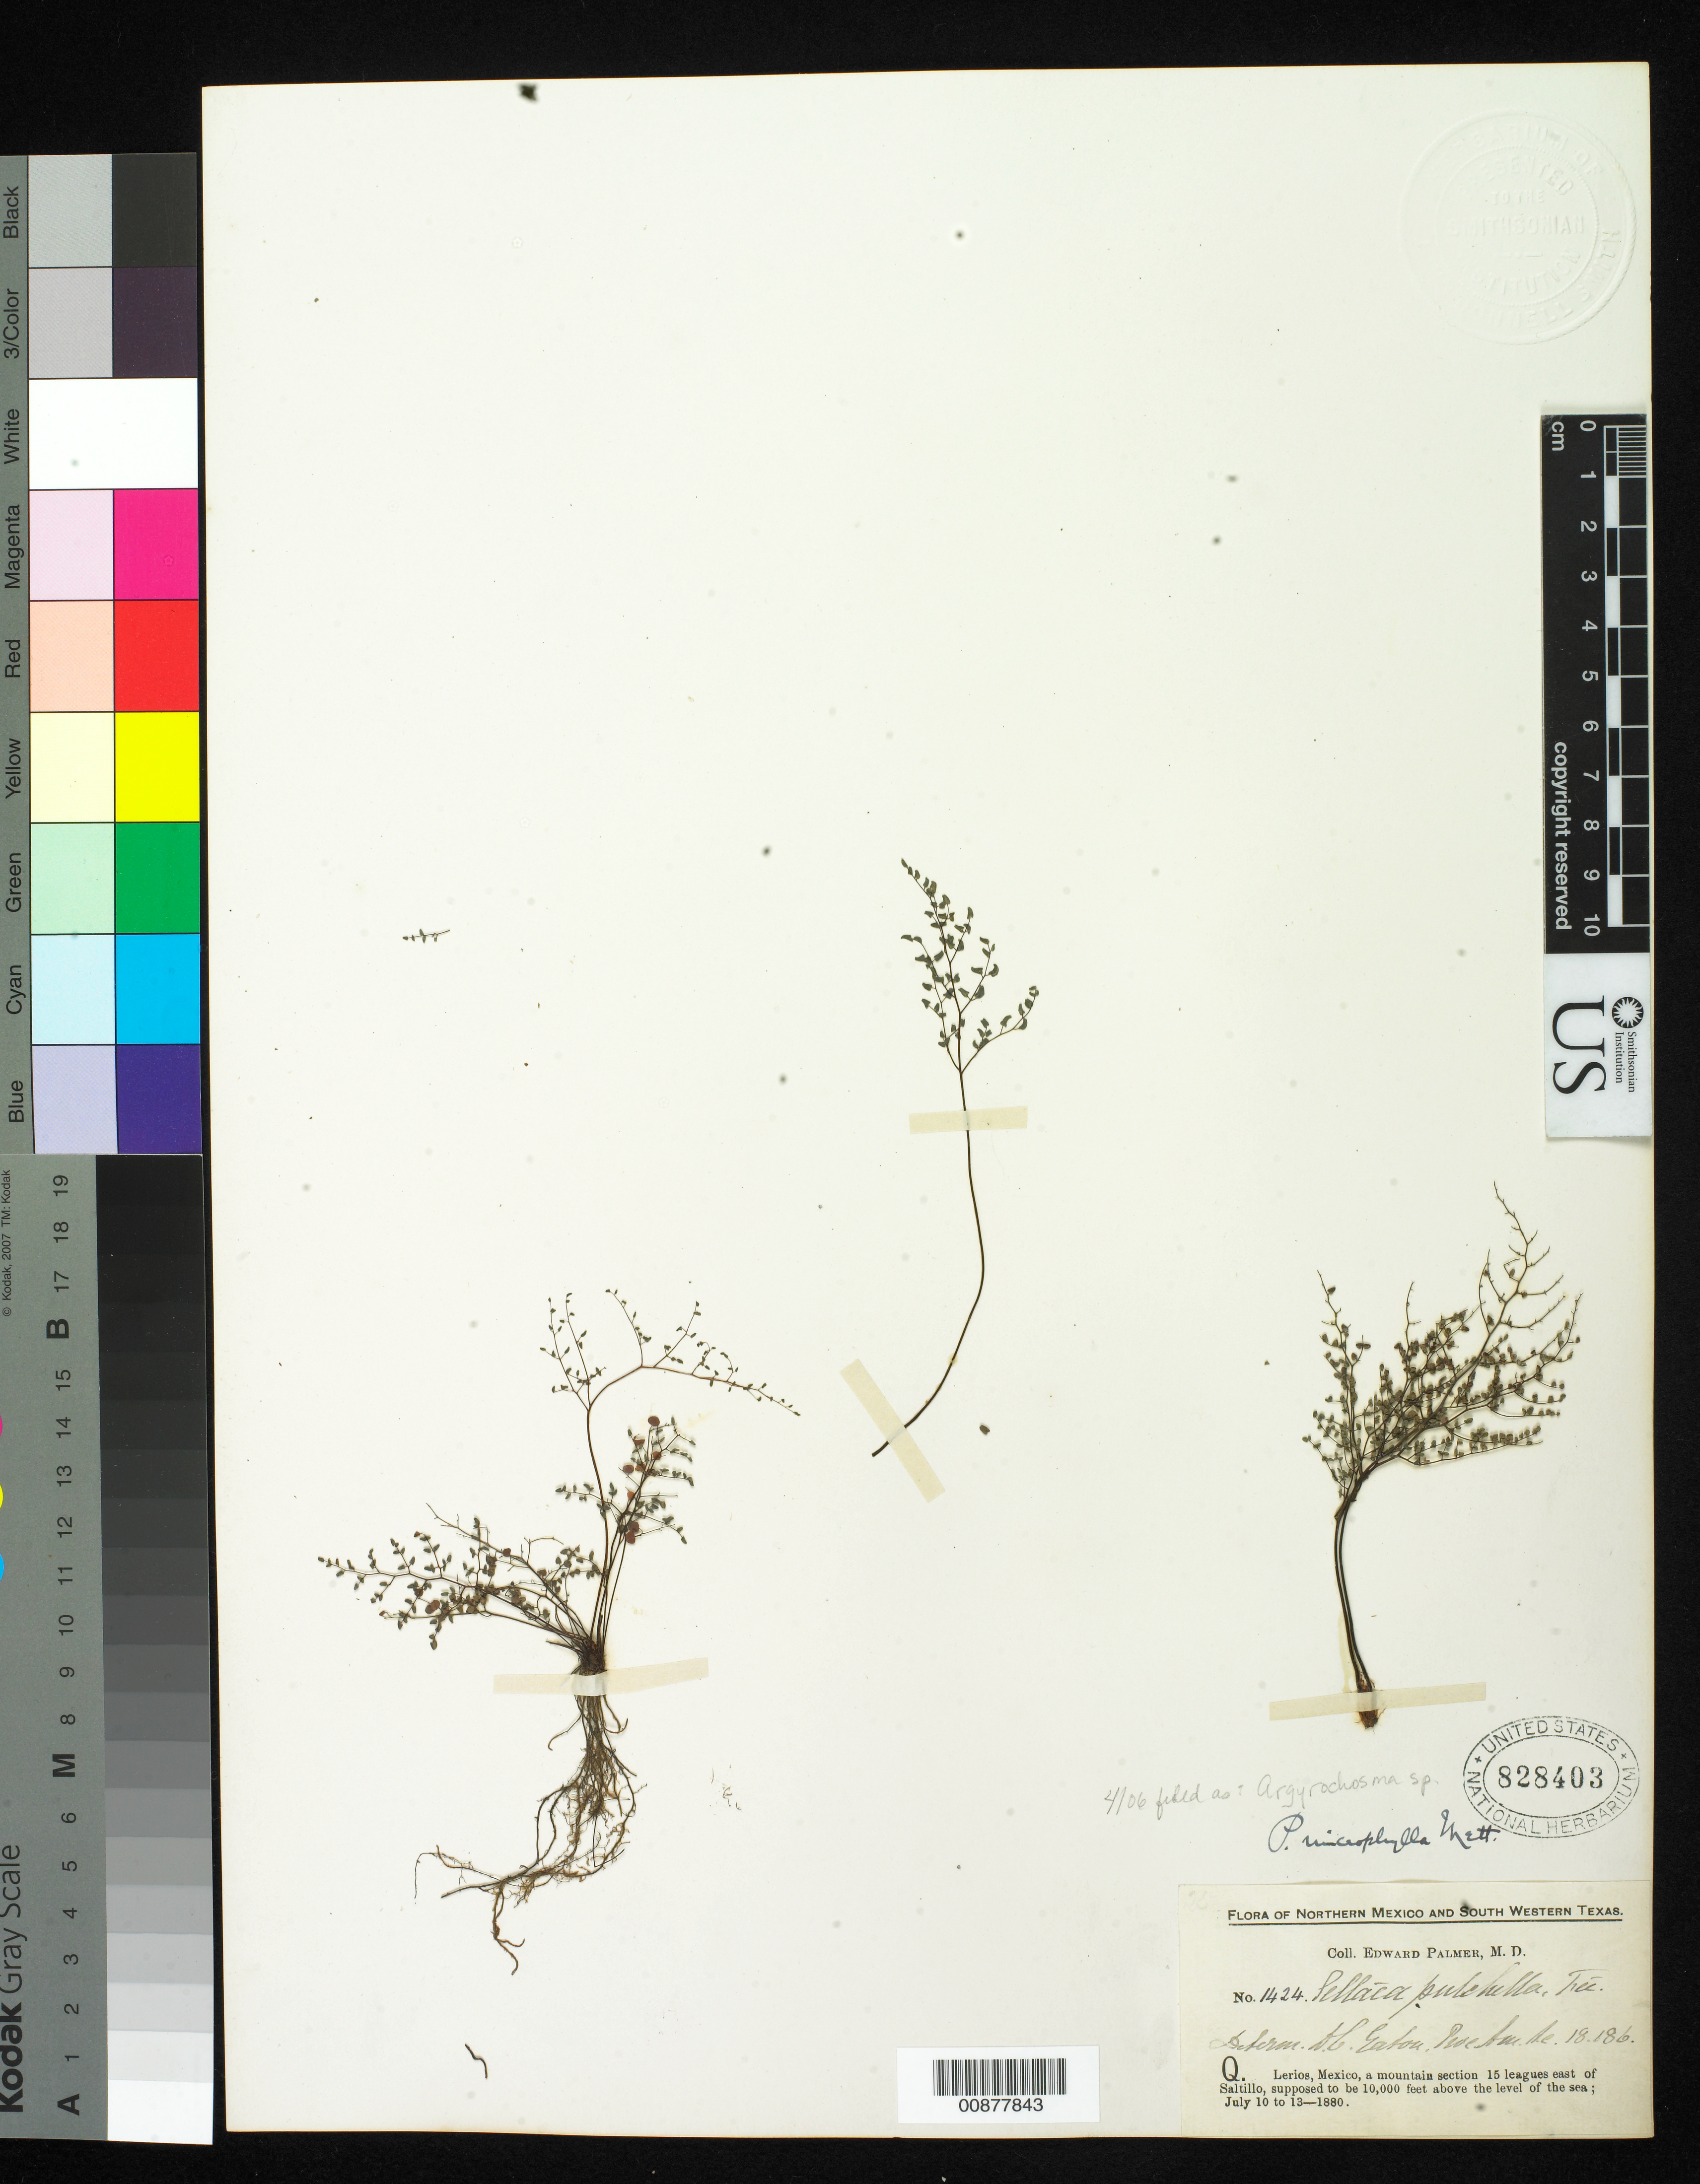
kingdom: Plantae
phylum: Tracheophyta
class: Polypodiopsida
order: Polypodiales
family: Pteridaceae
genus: Argyrochosma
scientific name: Argyrochosma microphylla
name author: (Mett. ex Kuhn) Windham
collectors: E. Palmer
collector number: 1424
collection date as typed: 10 Jul 1880 to 13 Jul 1880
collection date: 1880-07-10/1880-07-13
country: Mexico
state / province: Coahuila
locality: Q. Lerios, a mountain section 15 leagues east of Saltillo, Coahuila.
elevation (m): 3048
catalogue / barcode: US 828403